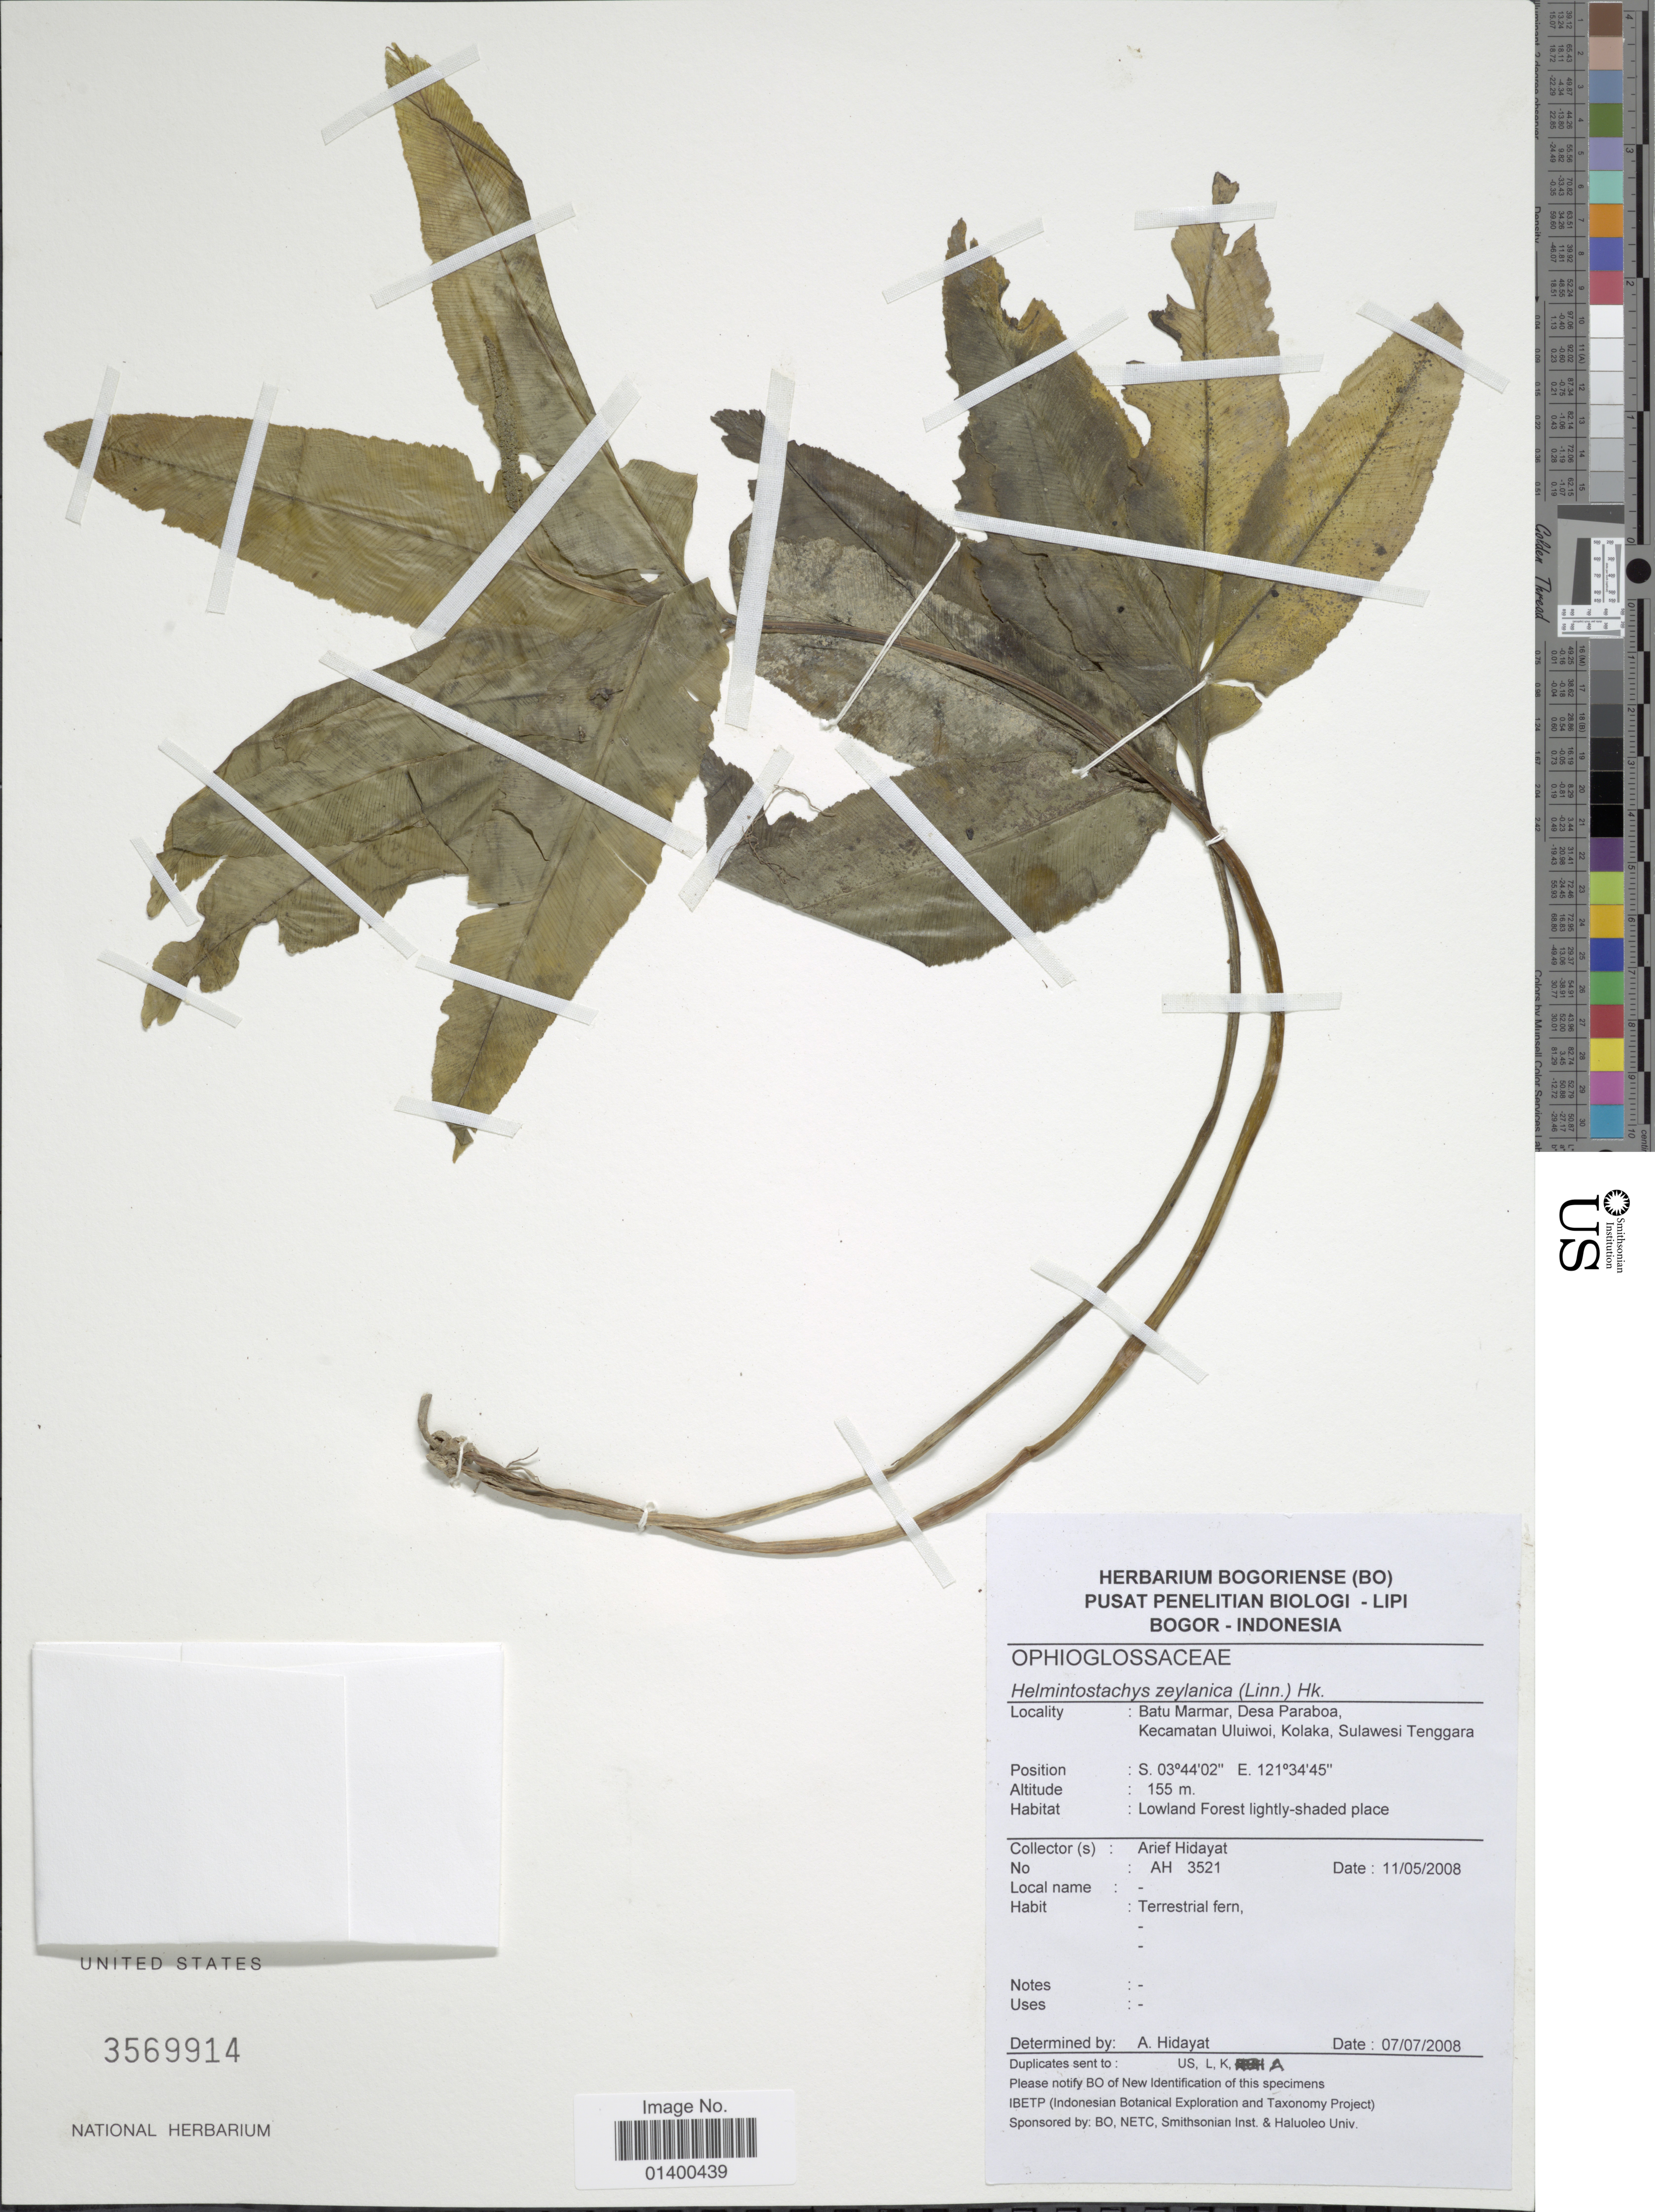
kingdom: Plantae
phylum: Tracheophyta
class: Polypodiopsida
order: Ophioglossales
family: Ophioglossaceae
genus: Helminthostachys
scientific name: Helminthostachys zeylanica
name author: (L.) Hook.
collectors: A. Hidayat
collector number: AH 3521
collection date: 2008-05-11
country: Indonesia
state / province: Sulawesi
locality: Batu Marmar, Desa Paraboa, Kecamatan Uluiwoi, Kolaka, Sulawesi Tenggara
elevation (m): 155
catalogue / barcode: US 2569914